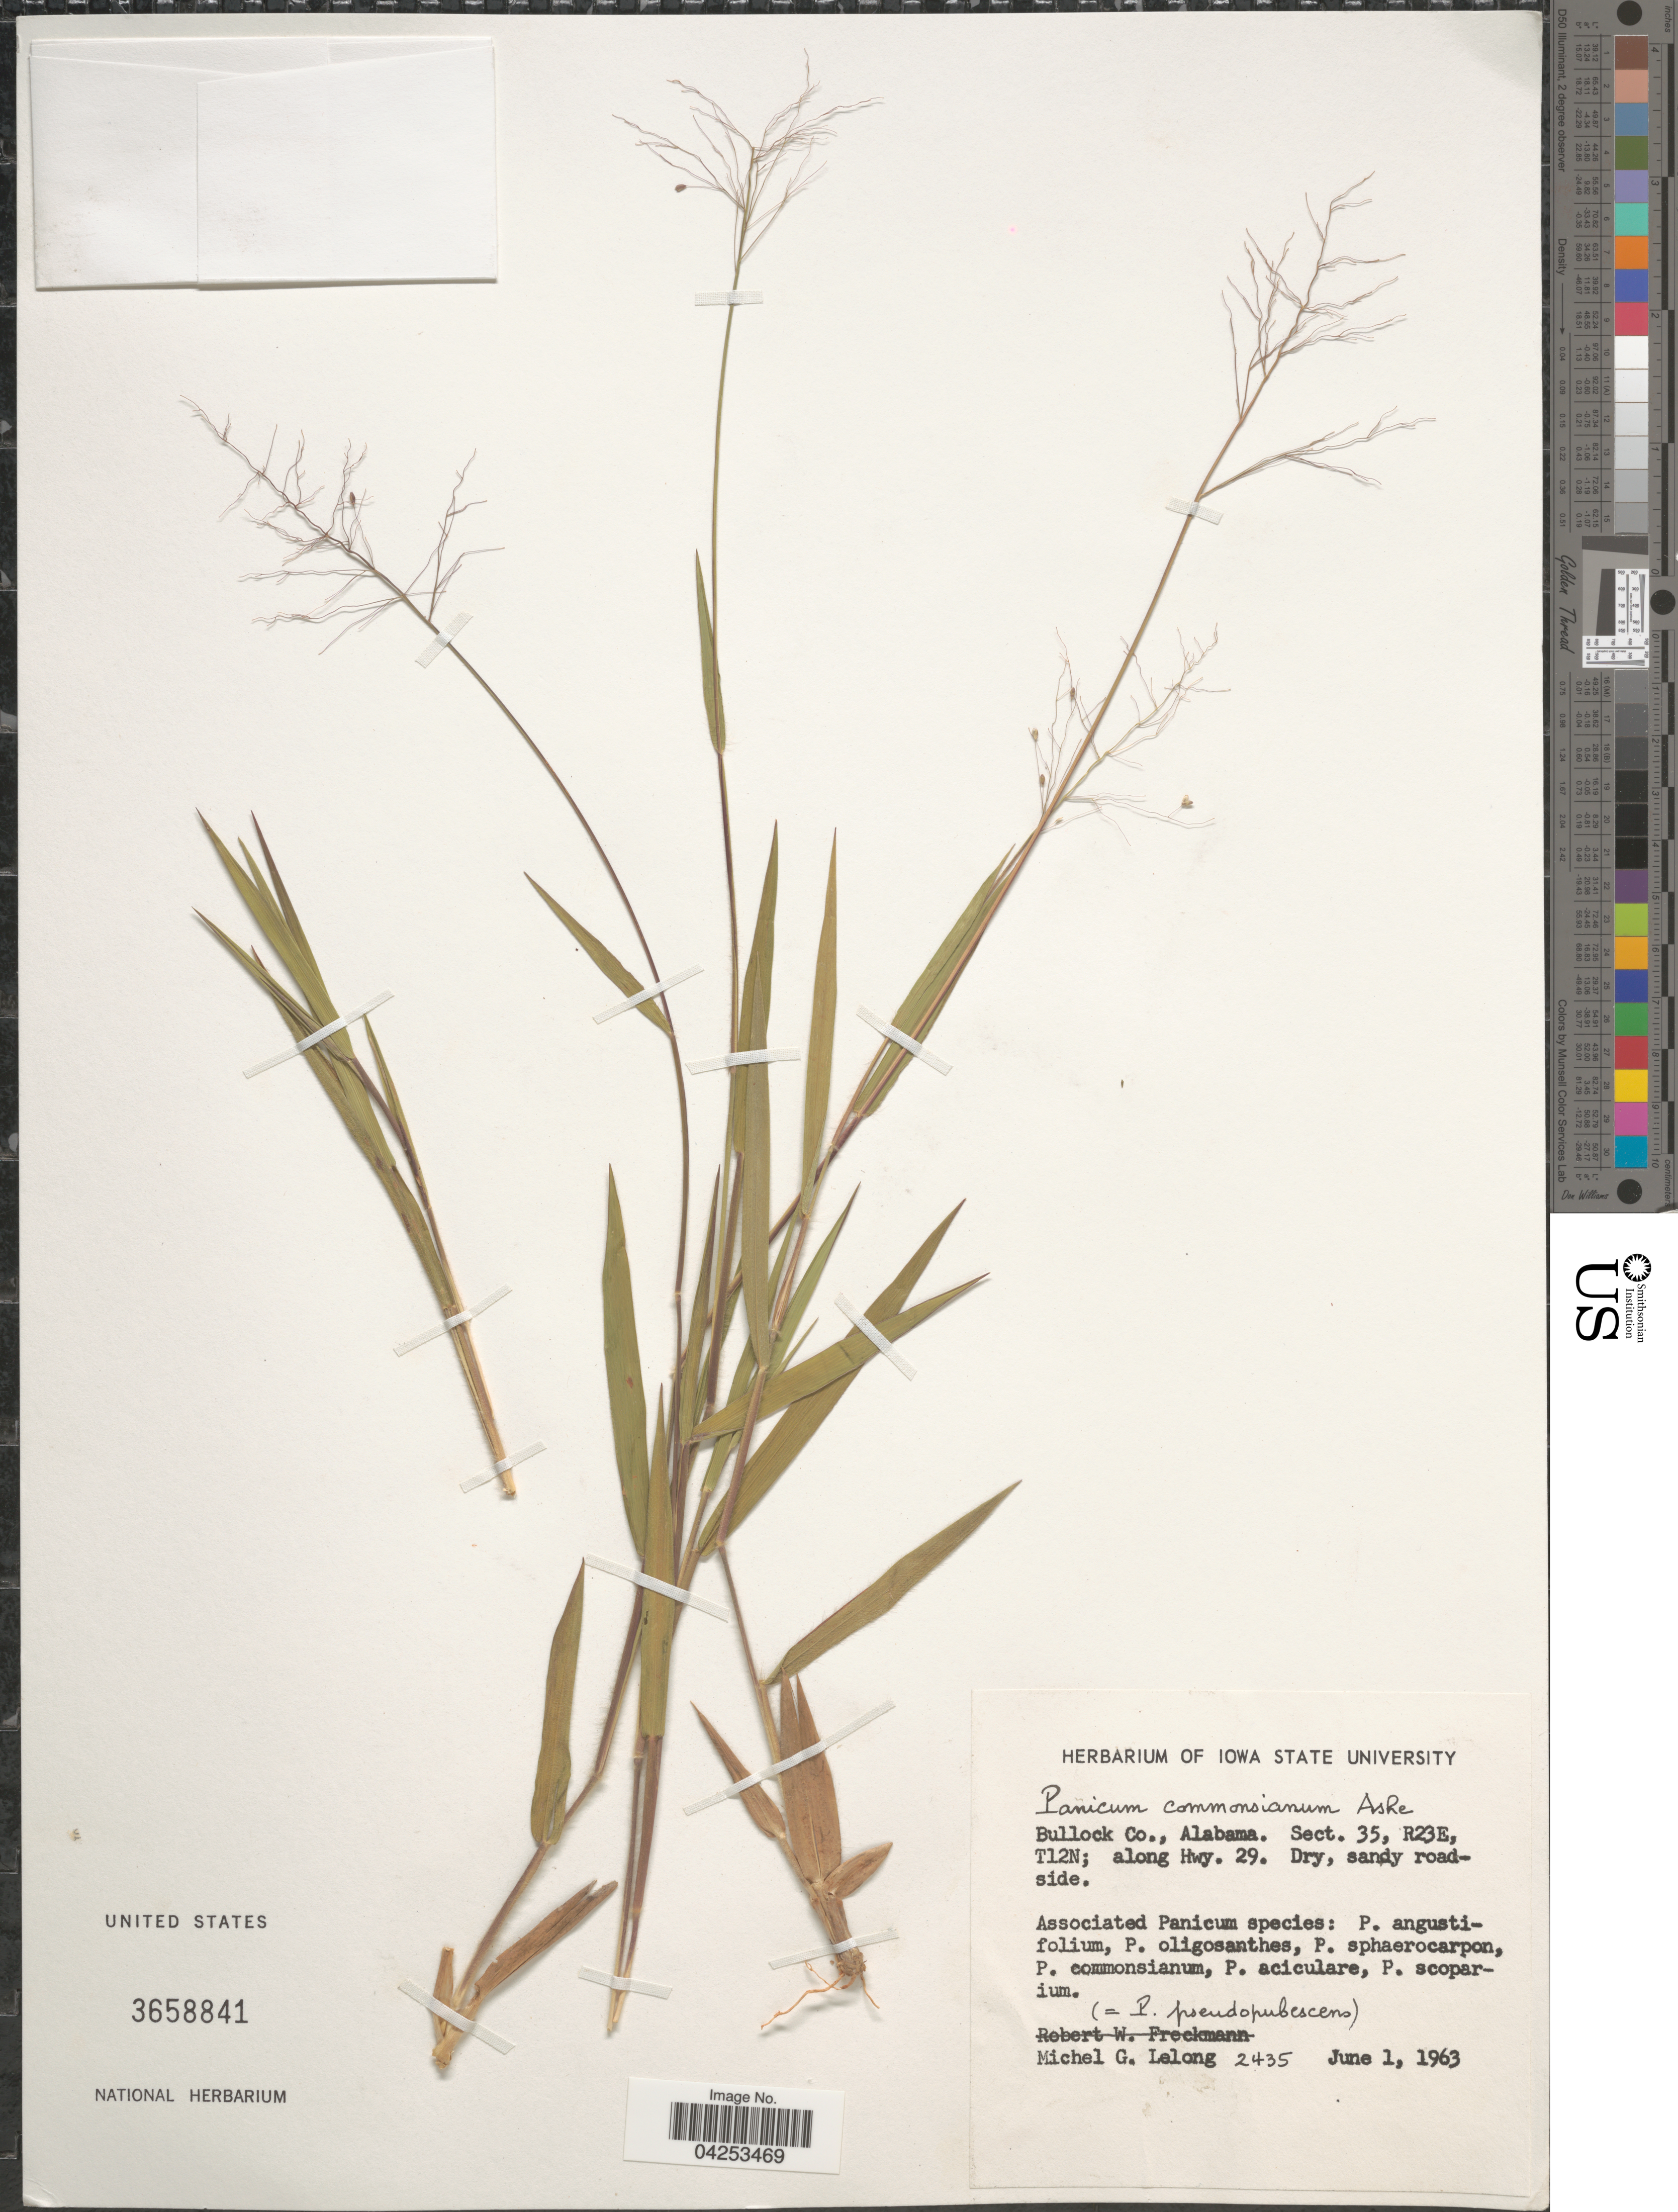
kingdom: Plantae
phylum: Tracheophyta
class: Liliopsida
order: Poales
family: Poaceae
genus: Dichanthelium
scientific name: Dichanthelium commutatum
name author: (Schult.) Gould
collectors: M. Lelong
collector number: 2435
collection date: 1963-06-01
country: United States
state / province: Alabama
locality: Bullock Co. Sect. 35, R23E, T12N; along Hwy. 29.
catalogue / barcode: US 3658841